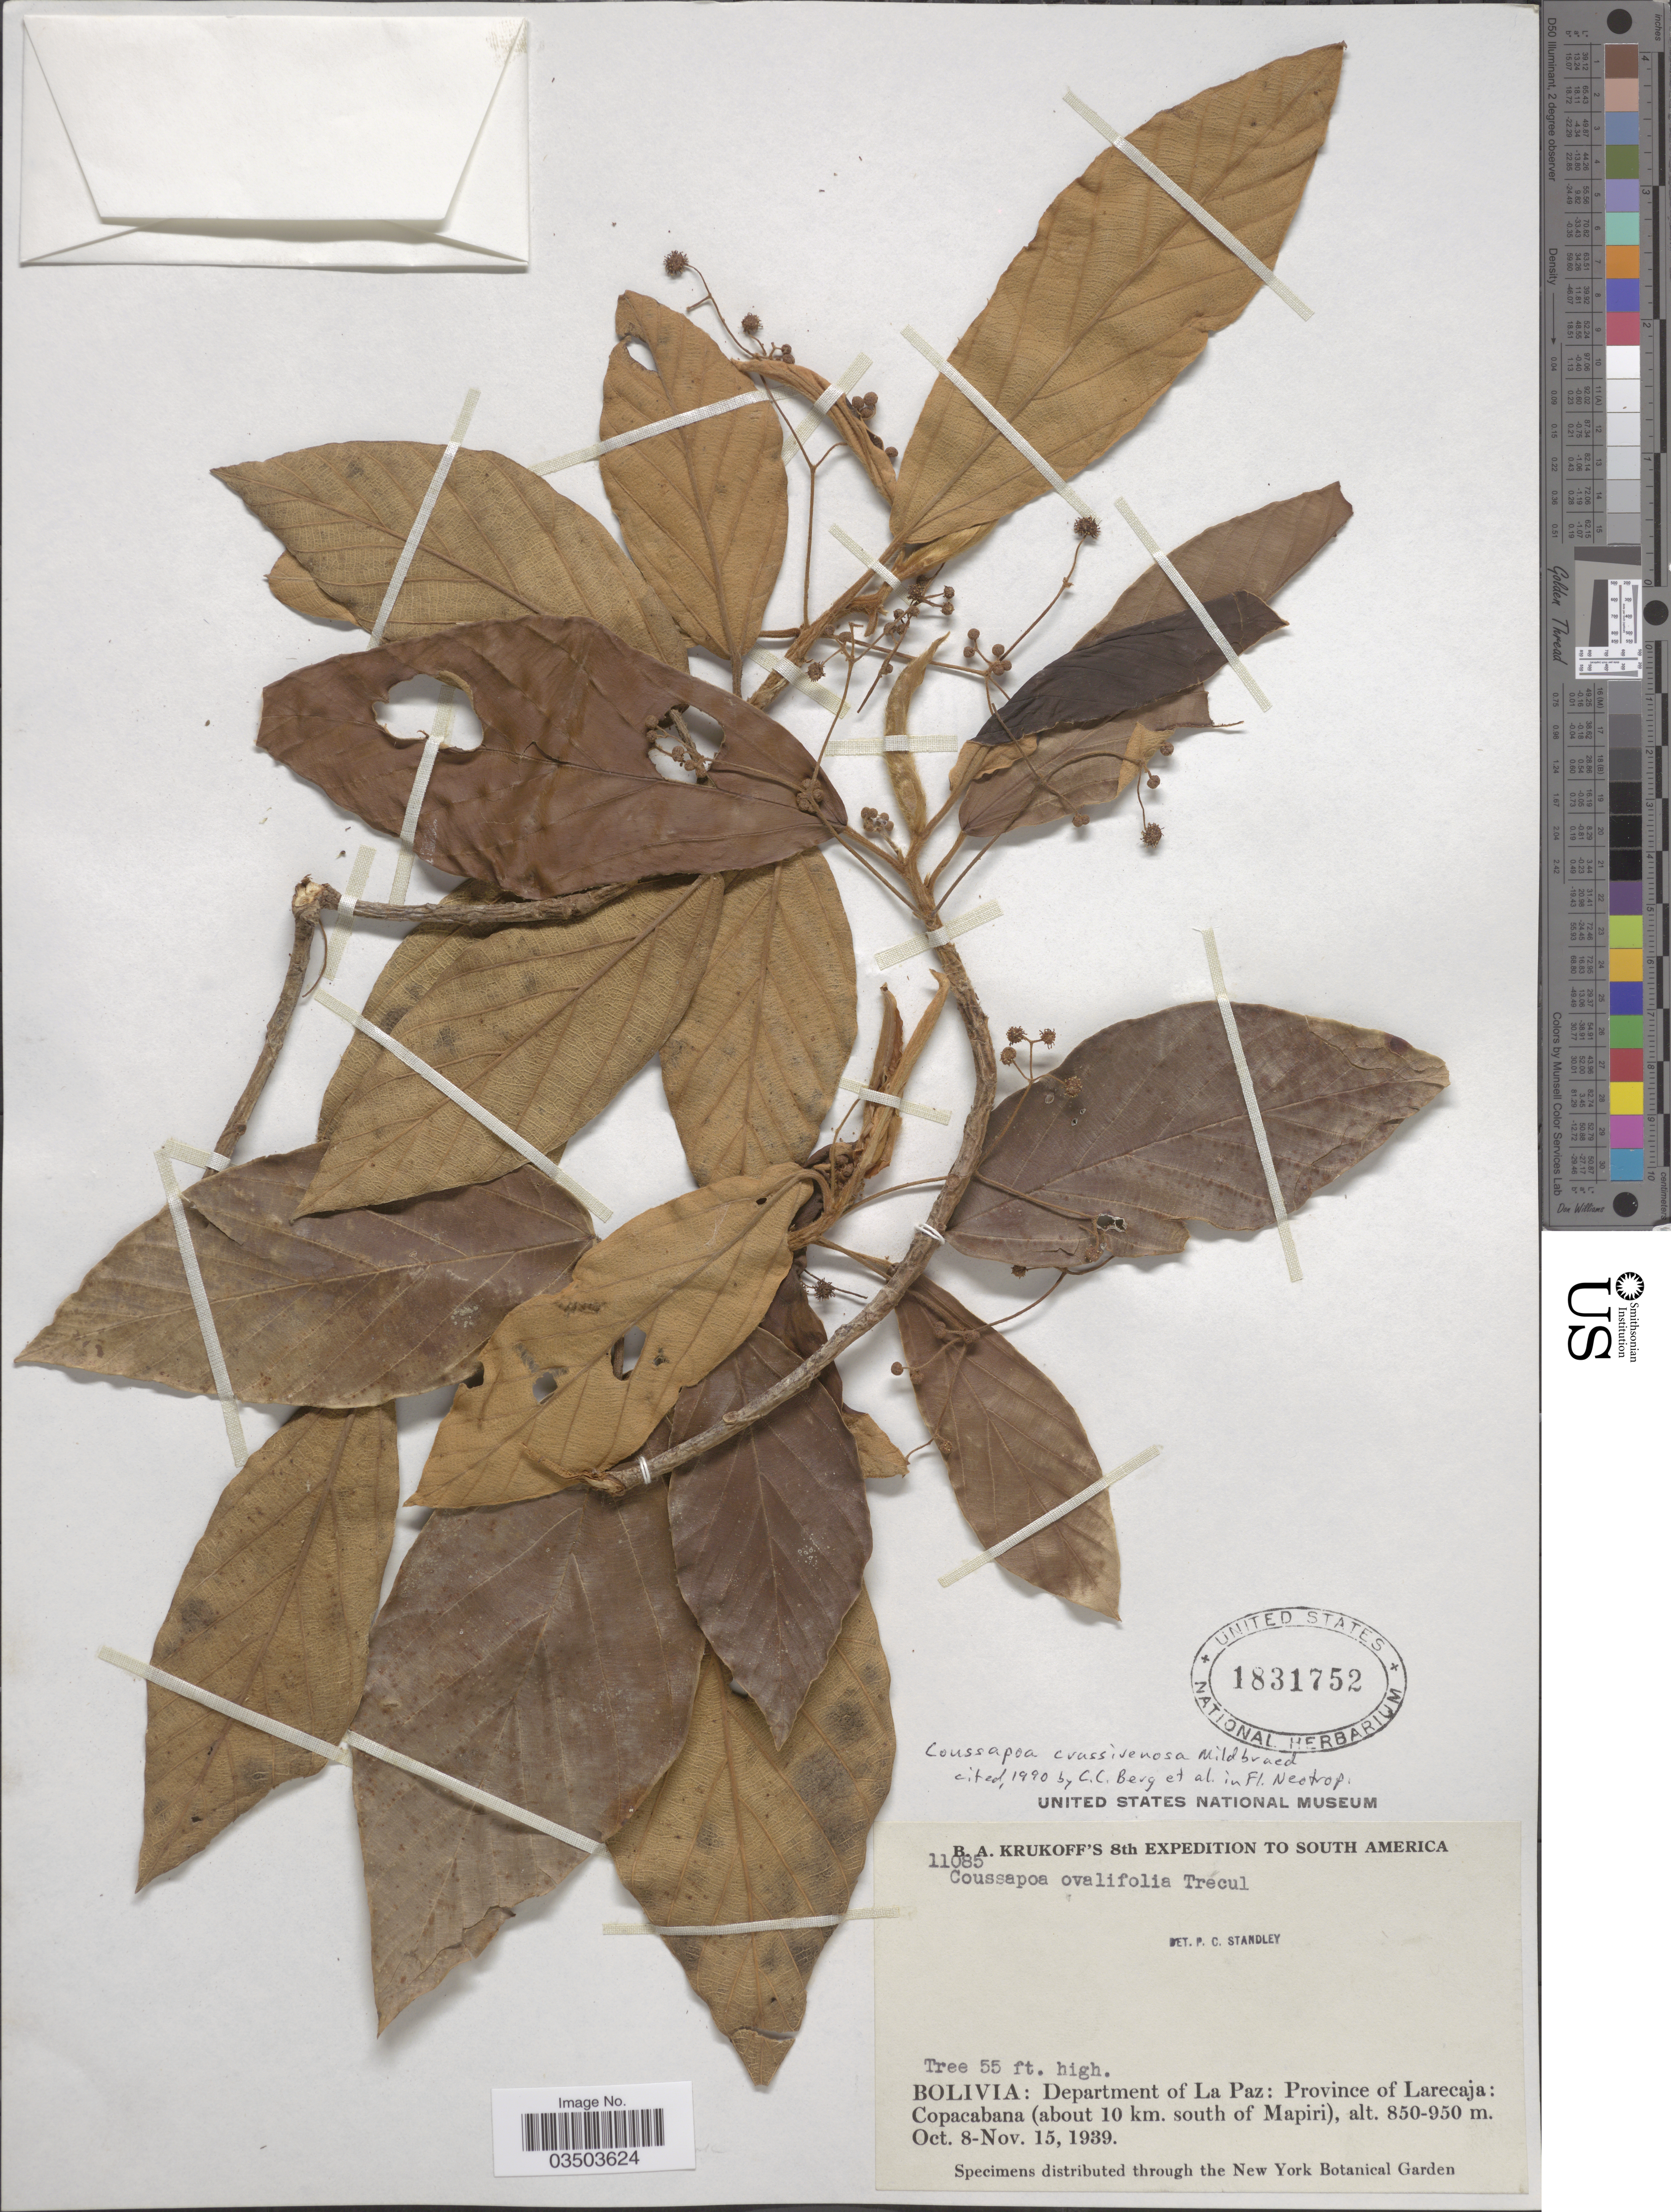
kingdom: Plantae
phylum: Tracheophyta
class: Magnoliopsida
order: Rosales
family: Urticaceae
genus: Coussapoa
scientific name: Coussapoa crassivenosa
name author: Mildbr.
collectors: B. A. Krukoff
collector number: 11085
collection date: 1939-10-08/1939-11-15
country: Bolivia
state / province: La Paz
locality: Department of La Paz: Province of Larecaja: Copacabana (about 10 km. south of Mapiri).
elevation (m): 850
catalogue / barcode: US 1831752